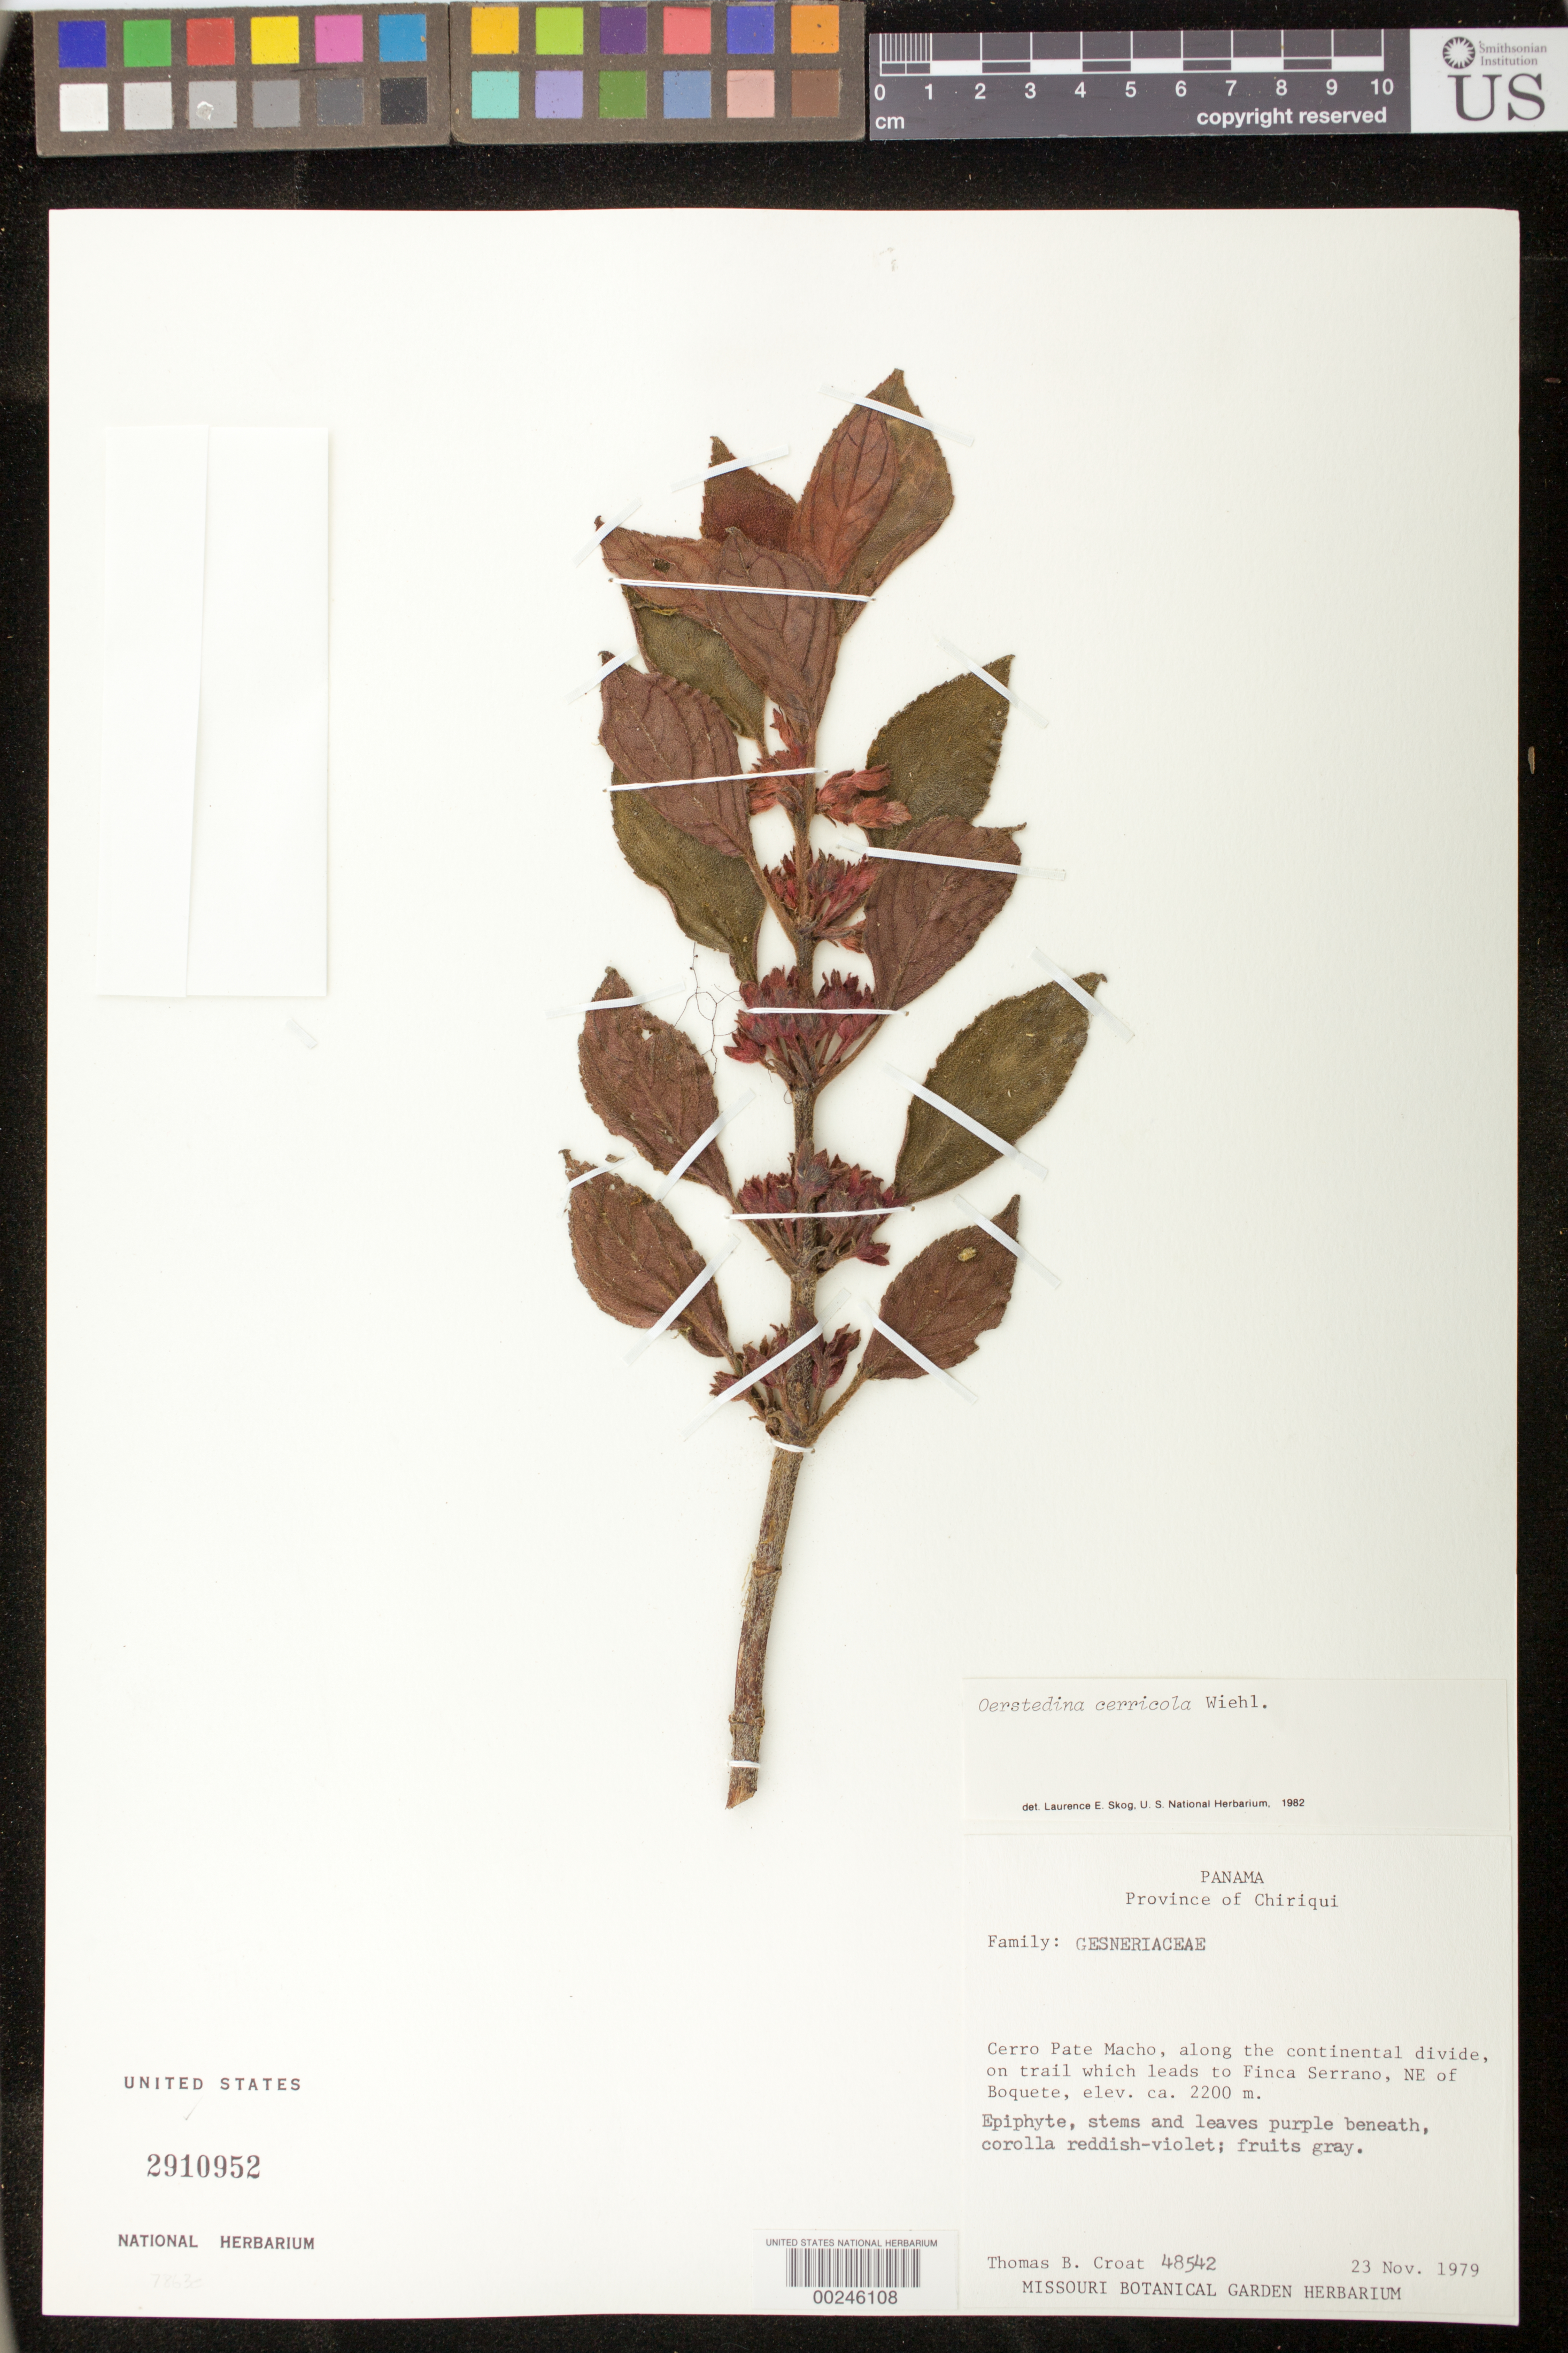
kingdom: Plantae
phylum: Tracheophyta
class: Magnoliopsida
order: Lamiales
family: Gesneriaceae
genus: Oerstedina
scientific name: Oerstedina cerricola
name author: Wiehler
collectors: T. B. Croat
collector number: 48542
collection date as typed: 23 Nov 1979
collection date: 1979-11-23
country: Panama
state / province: Chiriquí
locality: Cerro Pate Macho, along continental divide, on trail which leads to Finca Serrano, NE of Boquete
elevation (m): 2200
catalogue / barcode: US 2910952